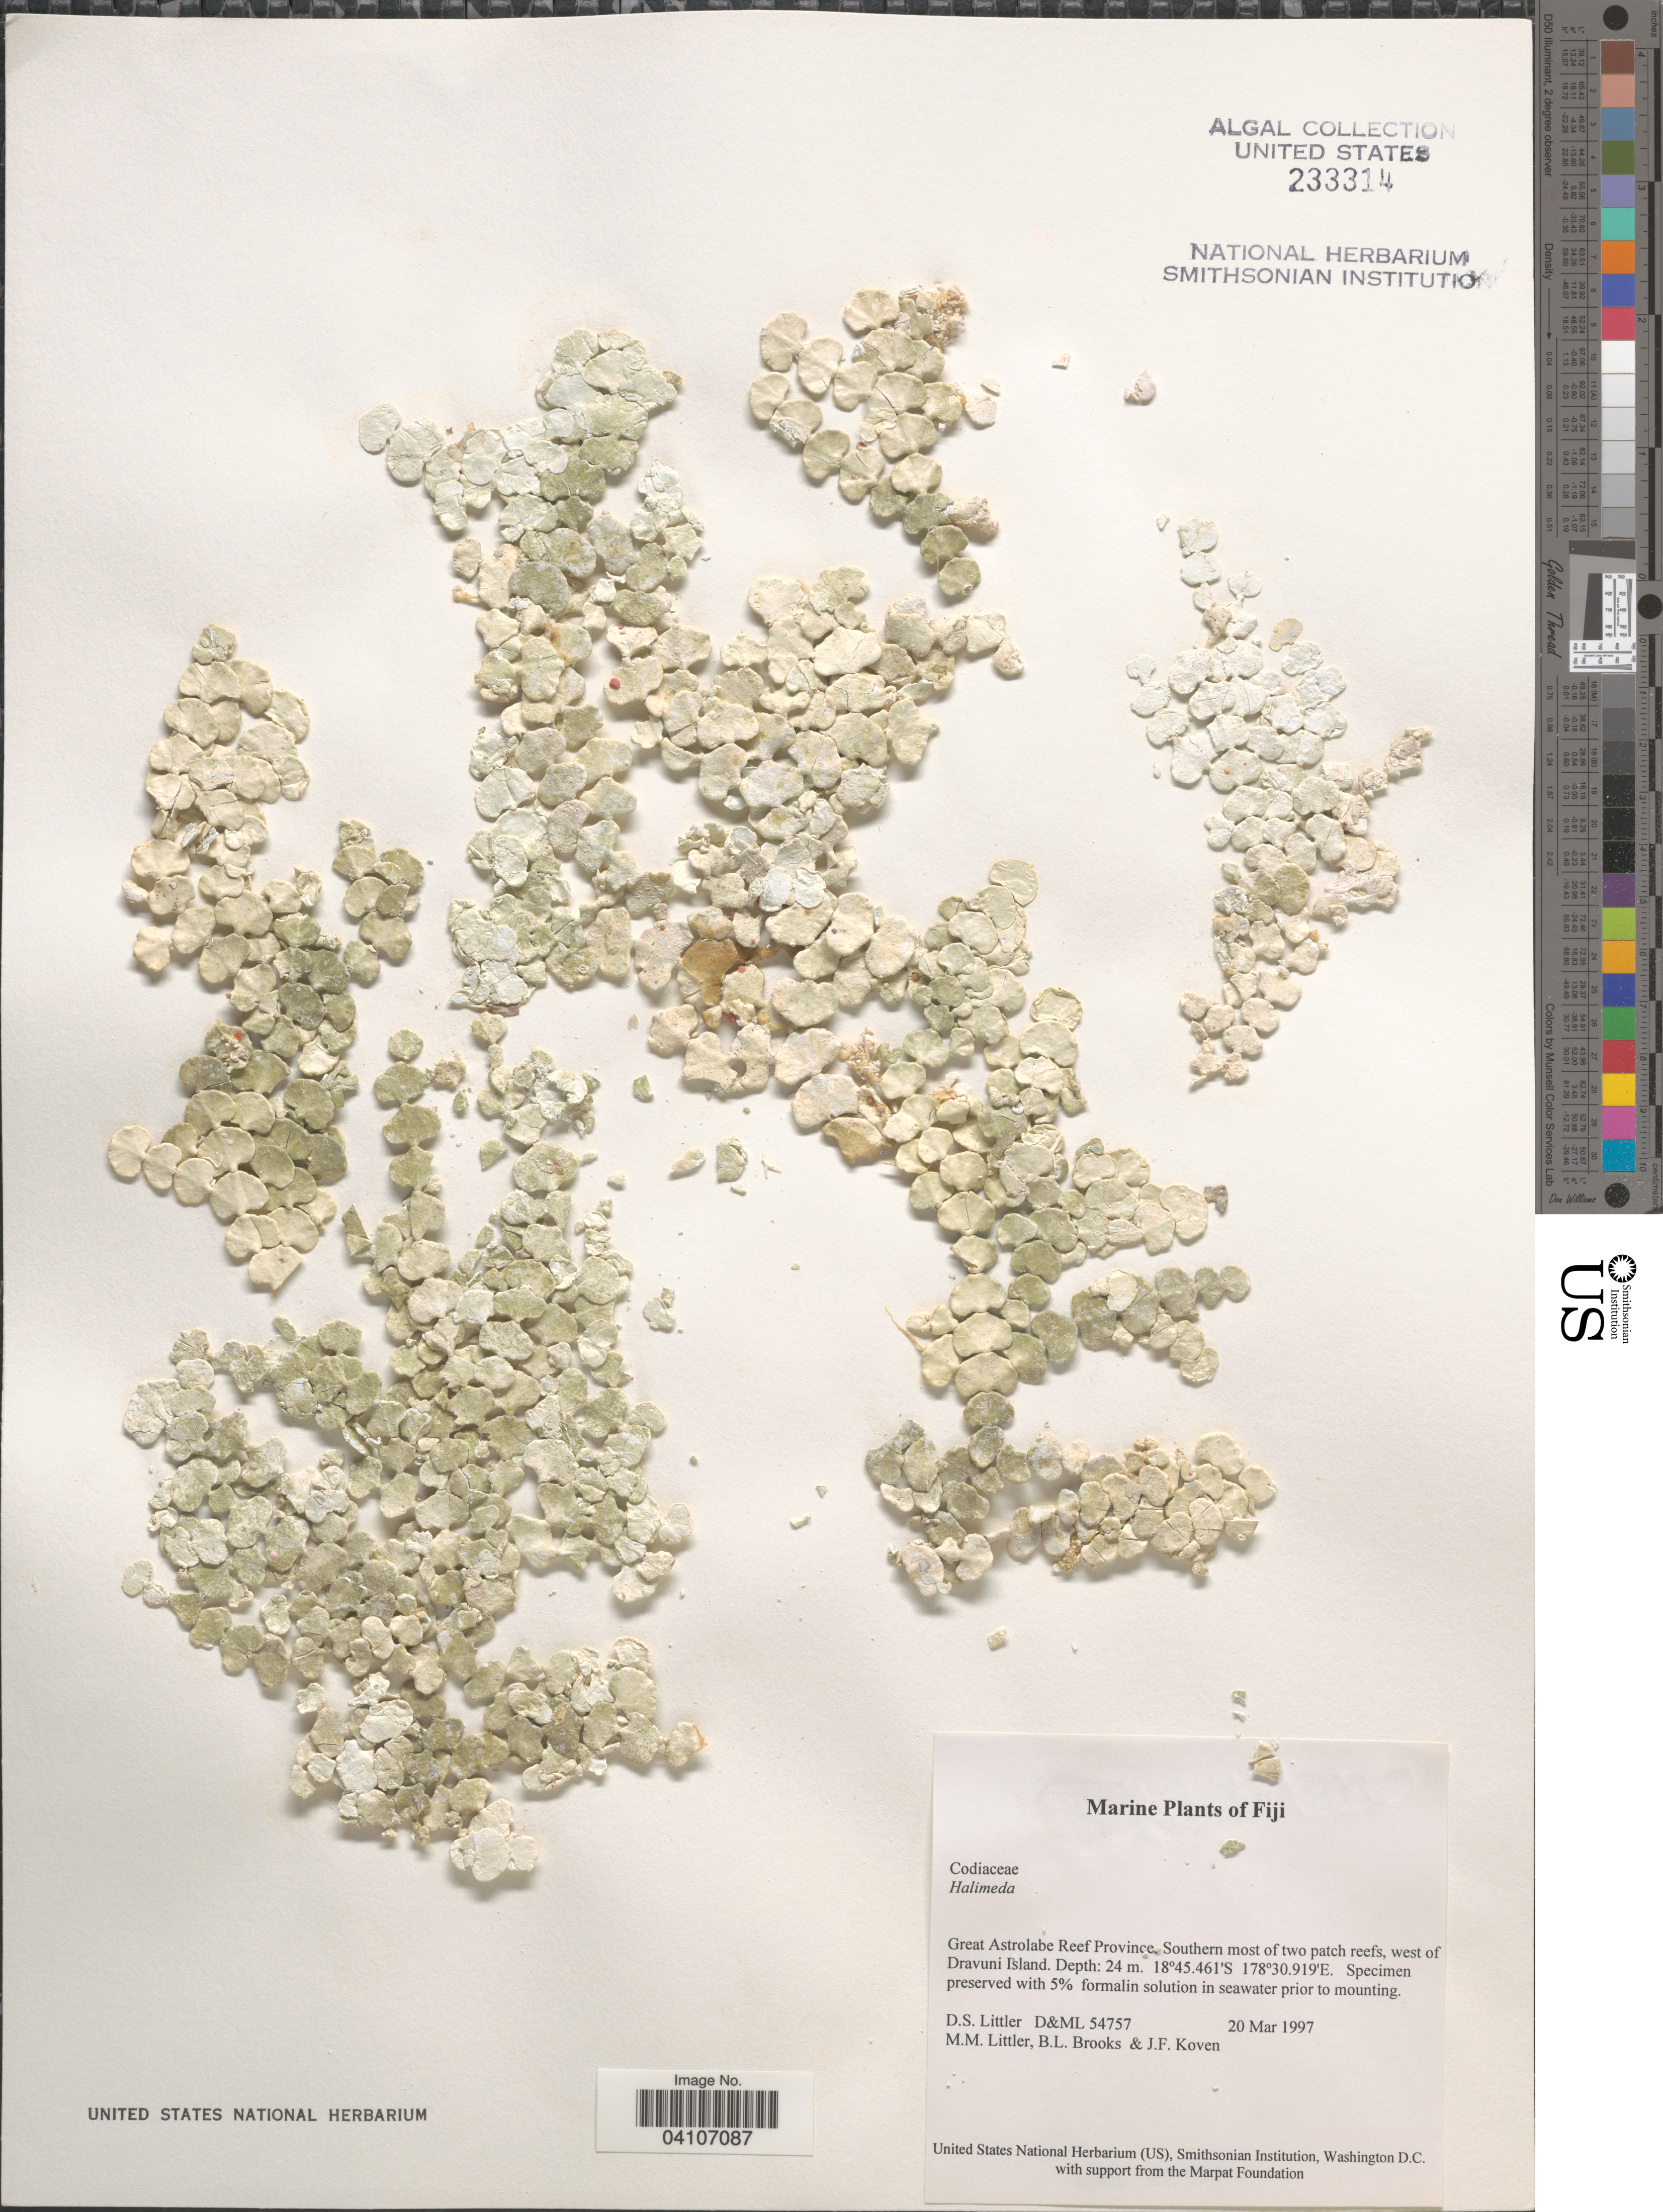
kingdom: Plantae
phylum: Chlorophyta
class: Ulvophyceae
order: Bryopsidales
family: Halimedaceae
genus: Halimeda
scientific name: Halimeda sp.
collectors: D. S. Littler, B. Brooks & J. Koven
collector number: D&ML54757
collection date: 1997-03-20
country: Fiji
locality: Great Astrolabe Reef Province. Southern most of two patch reefs, west of Dravuni Island.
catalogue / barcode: US 233314